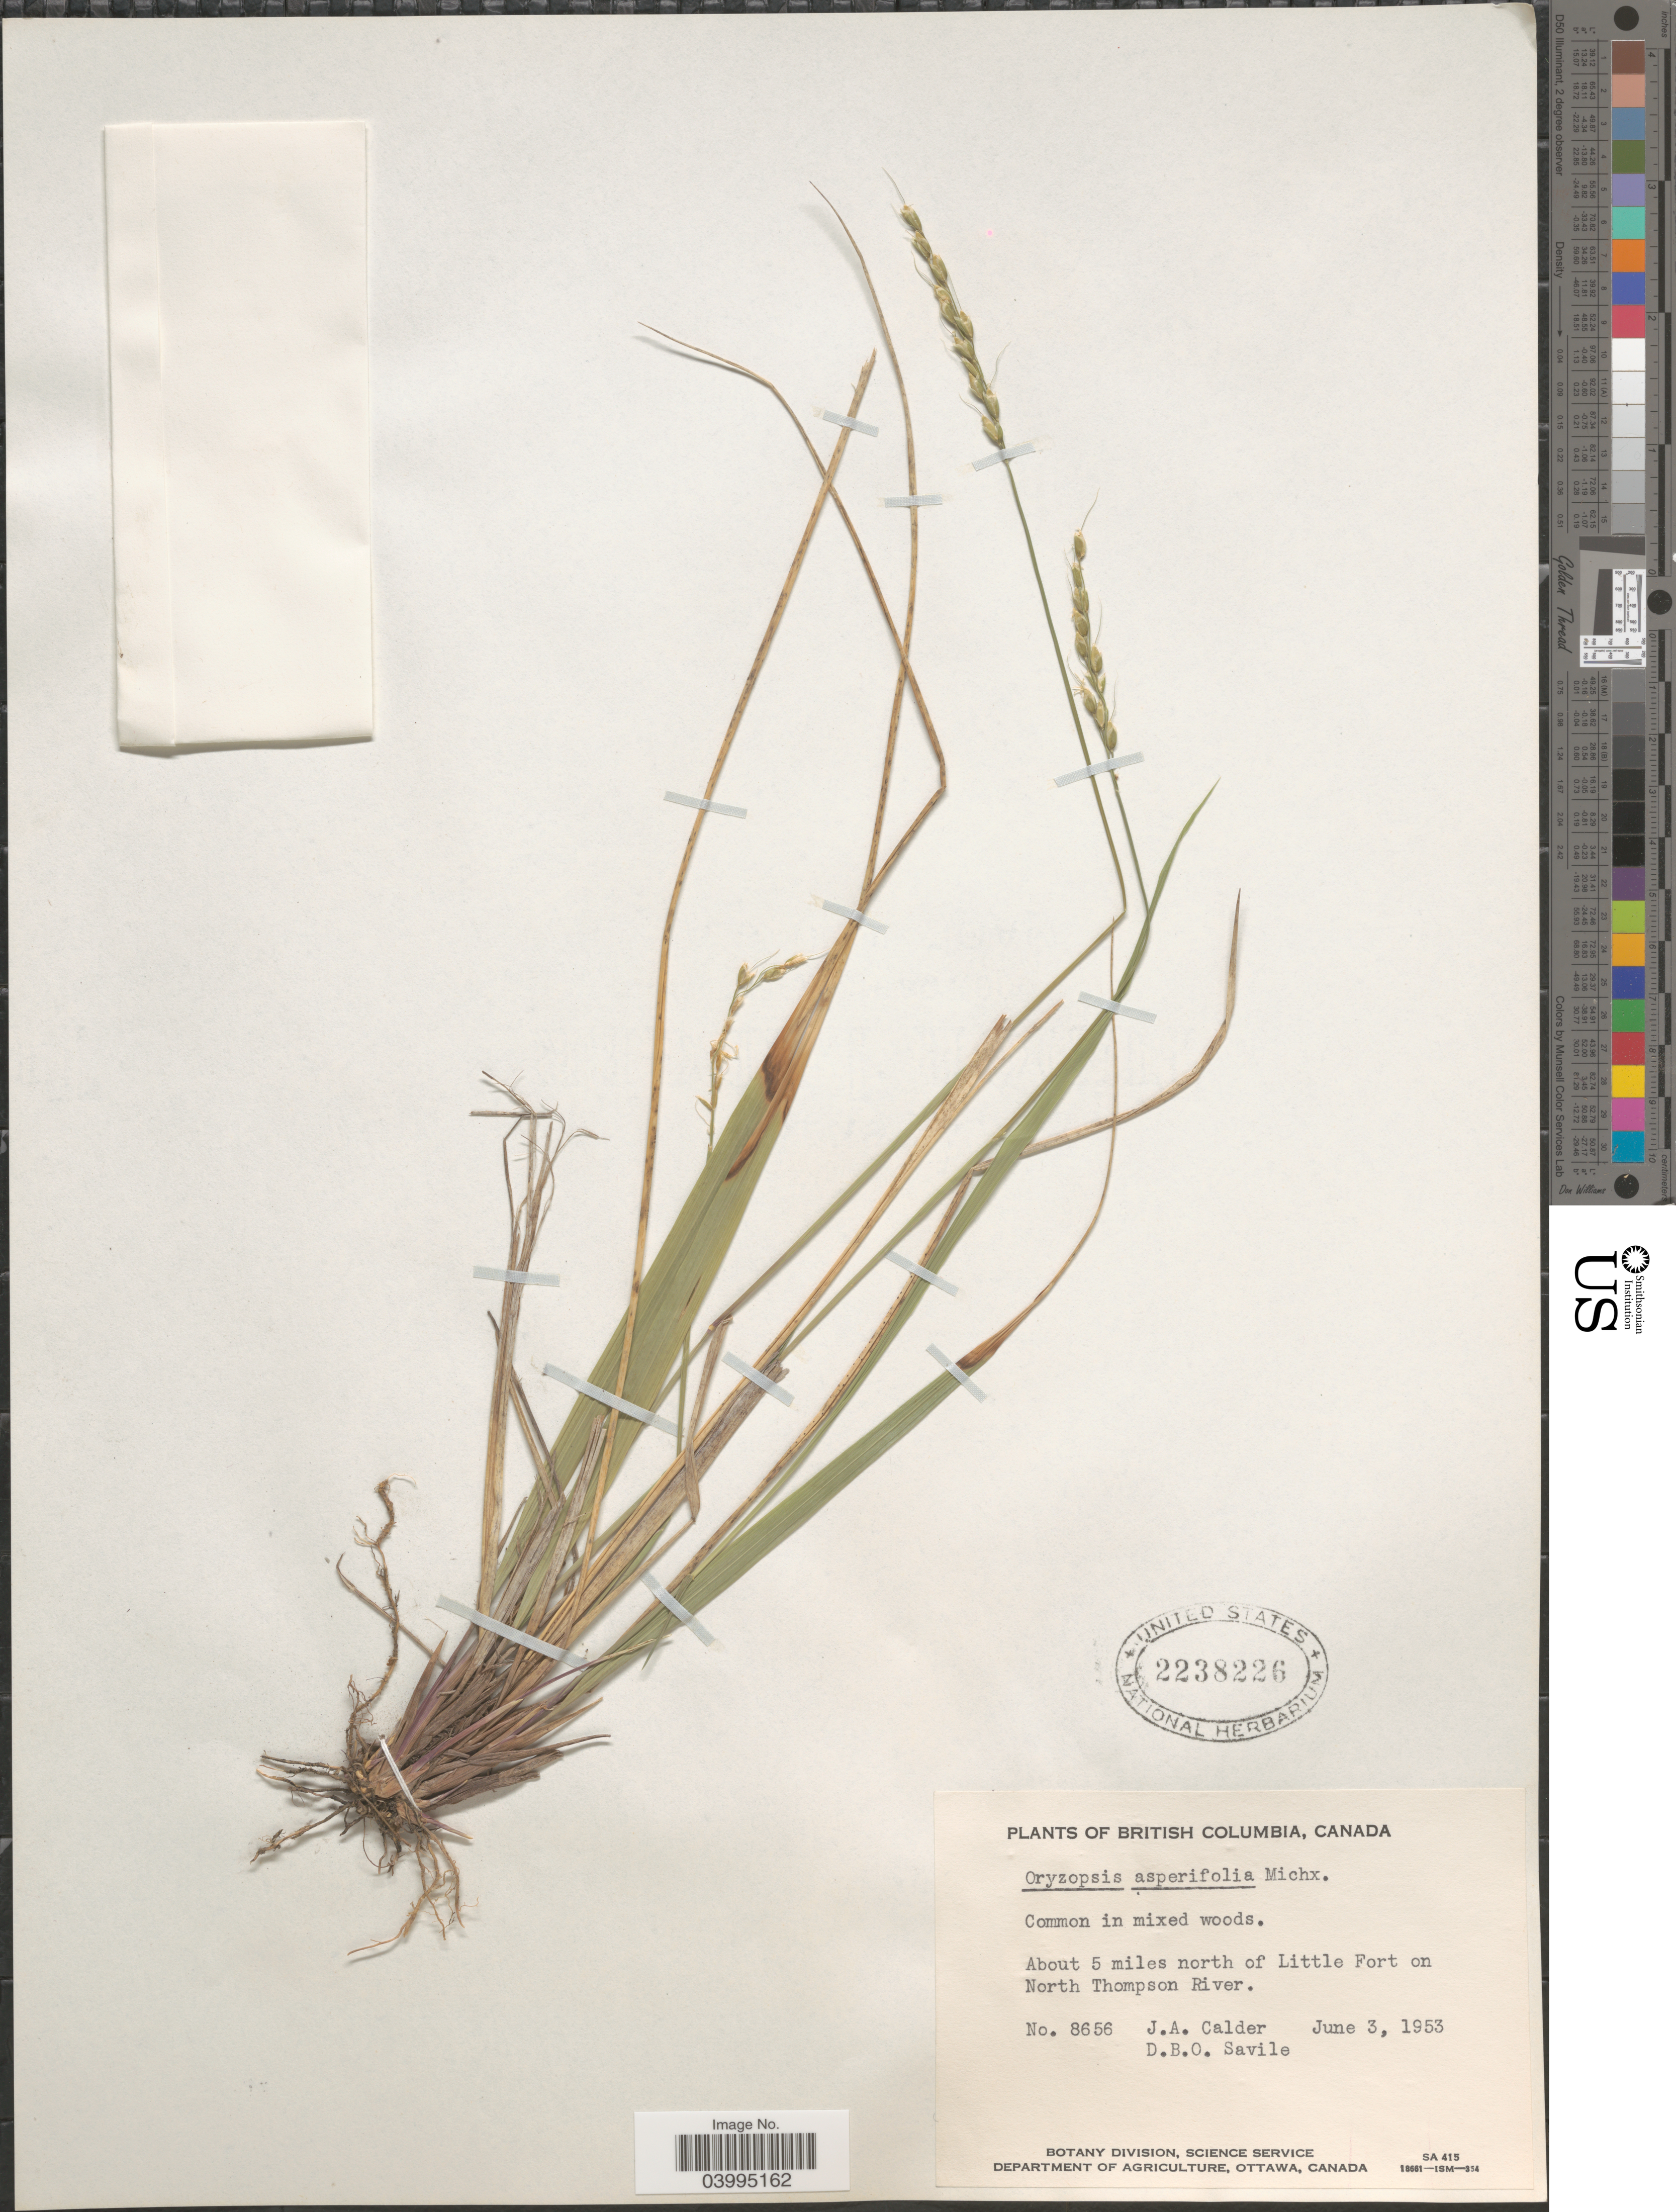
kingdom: Plantae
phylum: Tracheophyta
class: Liliopsida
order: Poales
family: Poaceae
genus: Oryzopsis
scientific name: Oryzopsis asperifolia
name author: Michx.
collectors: J. A. Calder & D. Savile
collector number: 8656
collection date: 1953-06-03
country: Canada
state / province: British Columbia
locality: About 5 miles north of Little Fort on North Thompson River.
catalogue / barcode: US 2238226